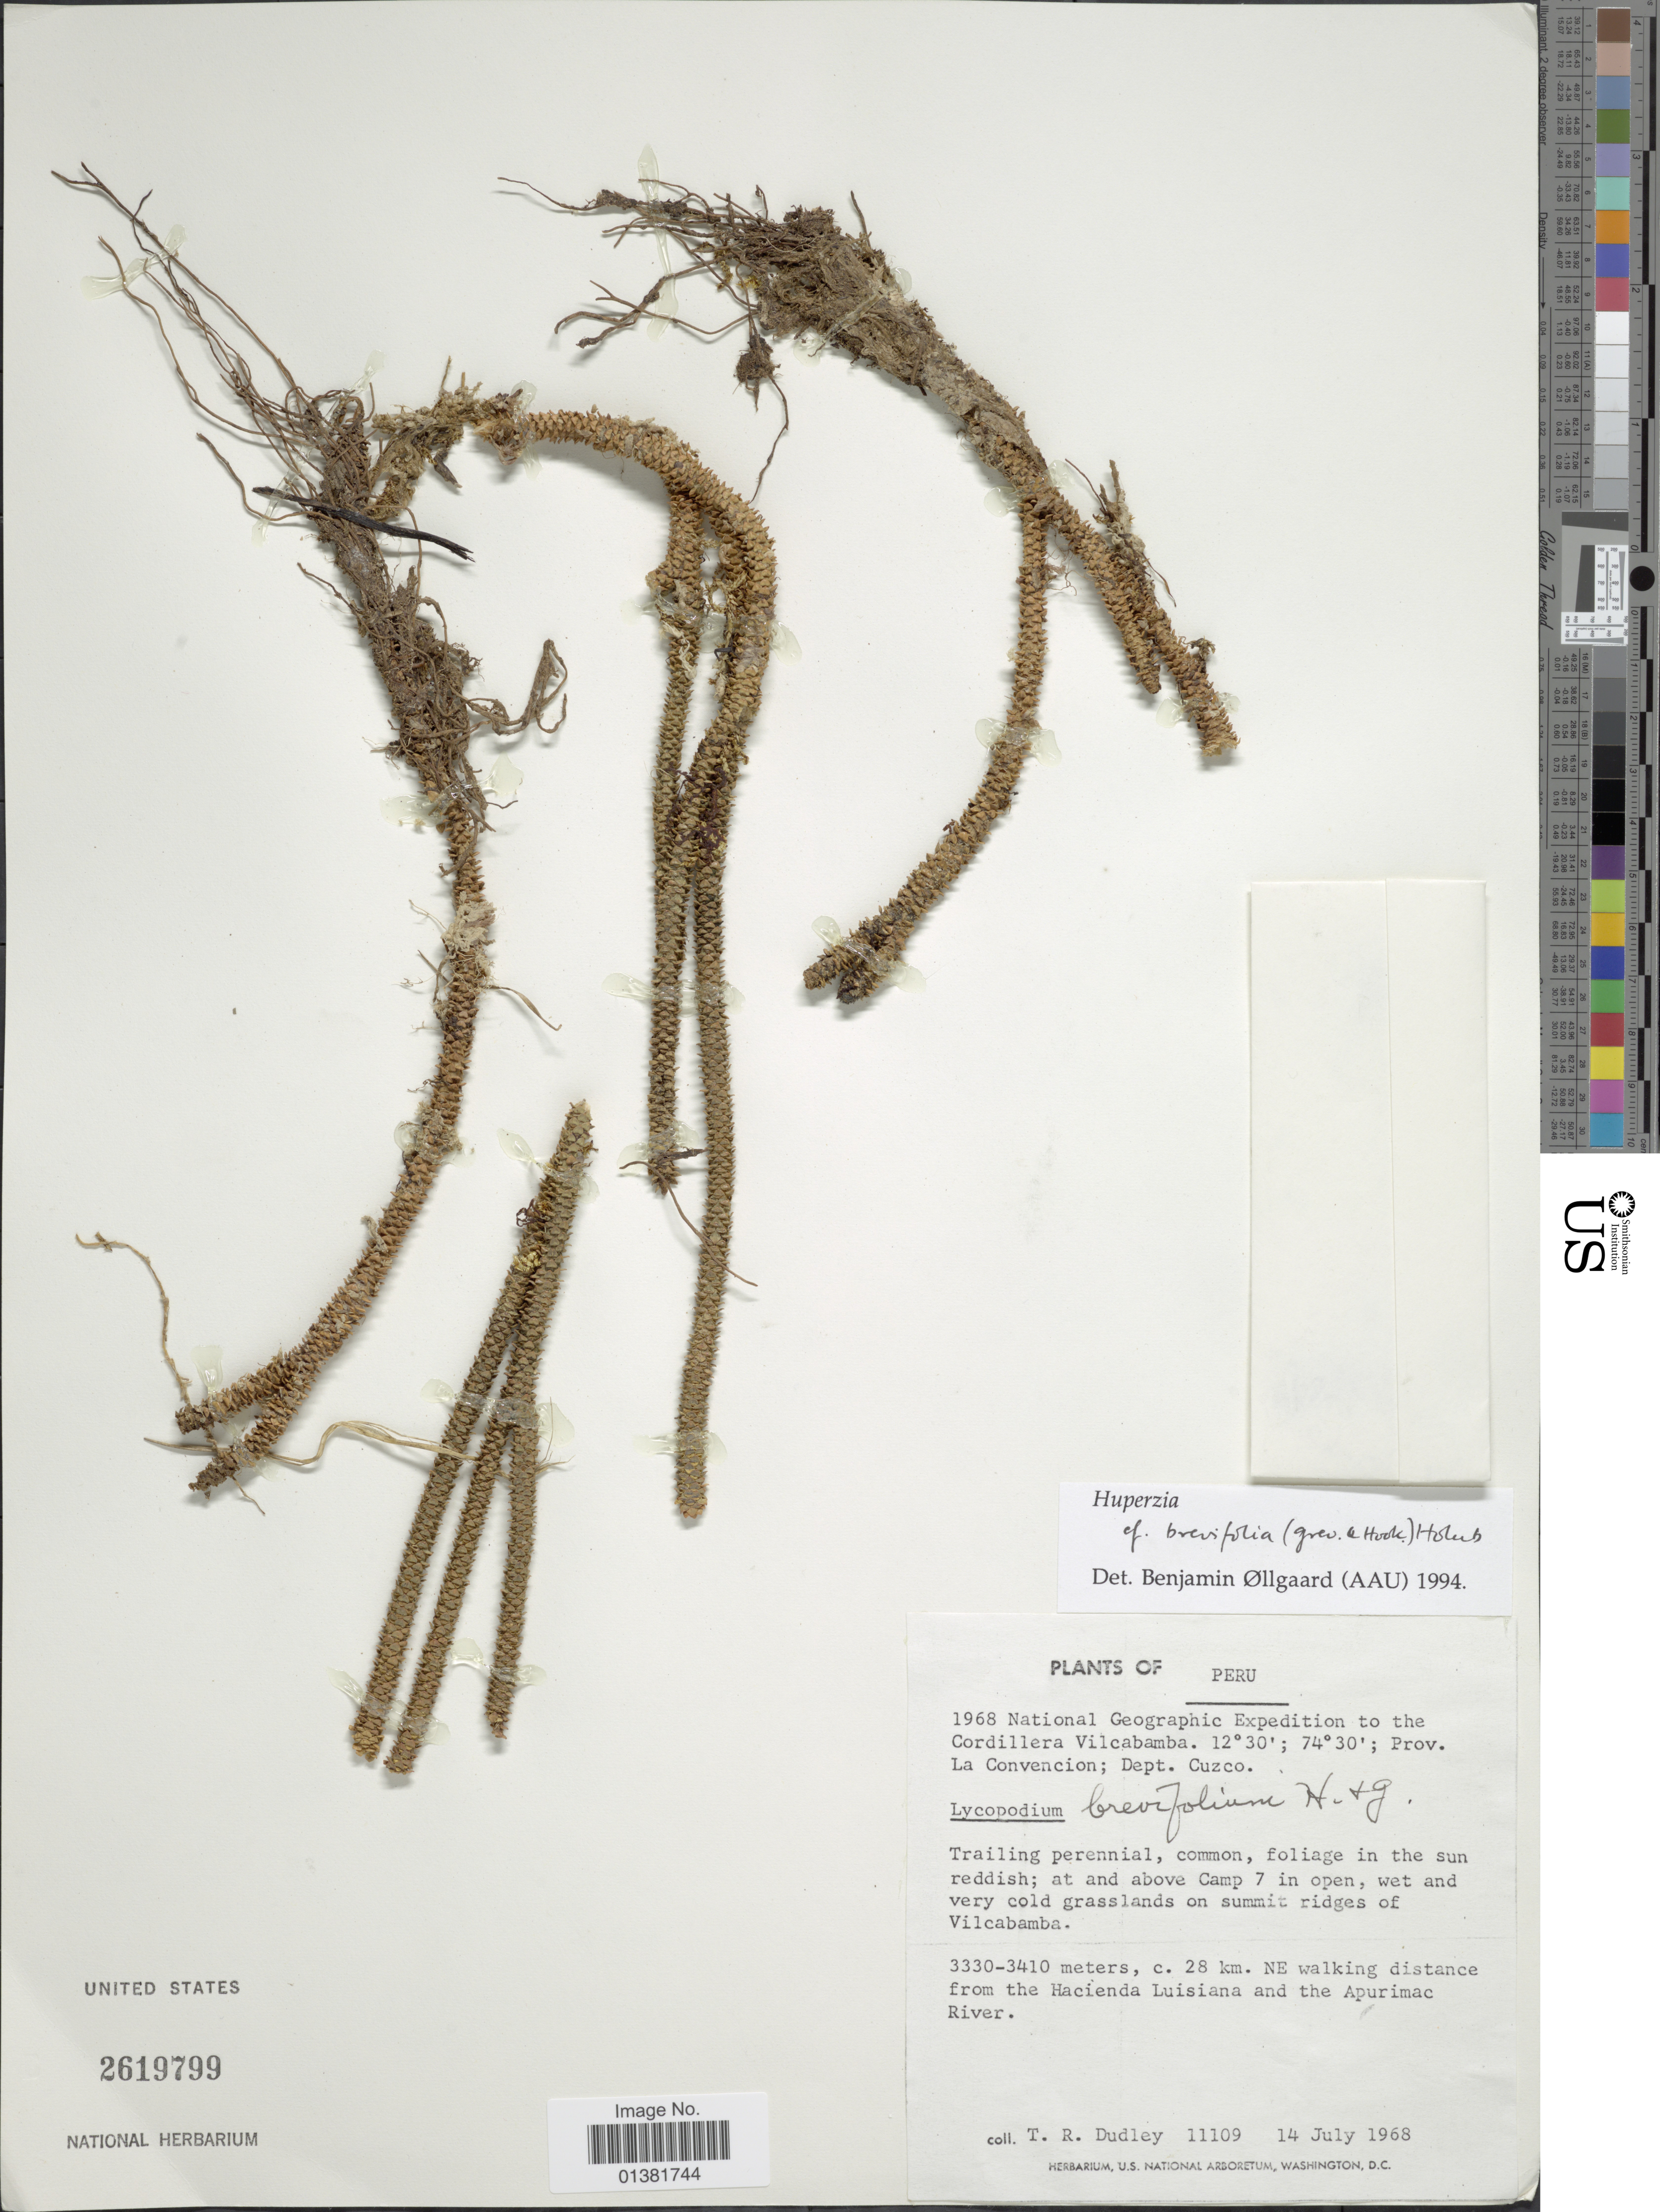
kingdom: Plantae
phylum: Tracheophyta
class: Lycopodiopsida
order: Lycopodiales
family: Lycopodiaceae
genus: Phlegmariurus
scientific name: Phlegmariurus brevifolius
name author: (Grev. & Hook.) B. Øllg.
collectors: T. R. Dudley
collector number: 11109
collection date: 1968-07-14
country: Peru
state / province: Apurímac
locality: C. 28 km. NE walking distance from the Hacienda Luisiana and the Apurimac River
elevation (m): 3330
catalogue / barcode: US 2619799